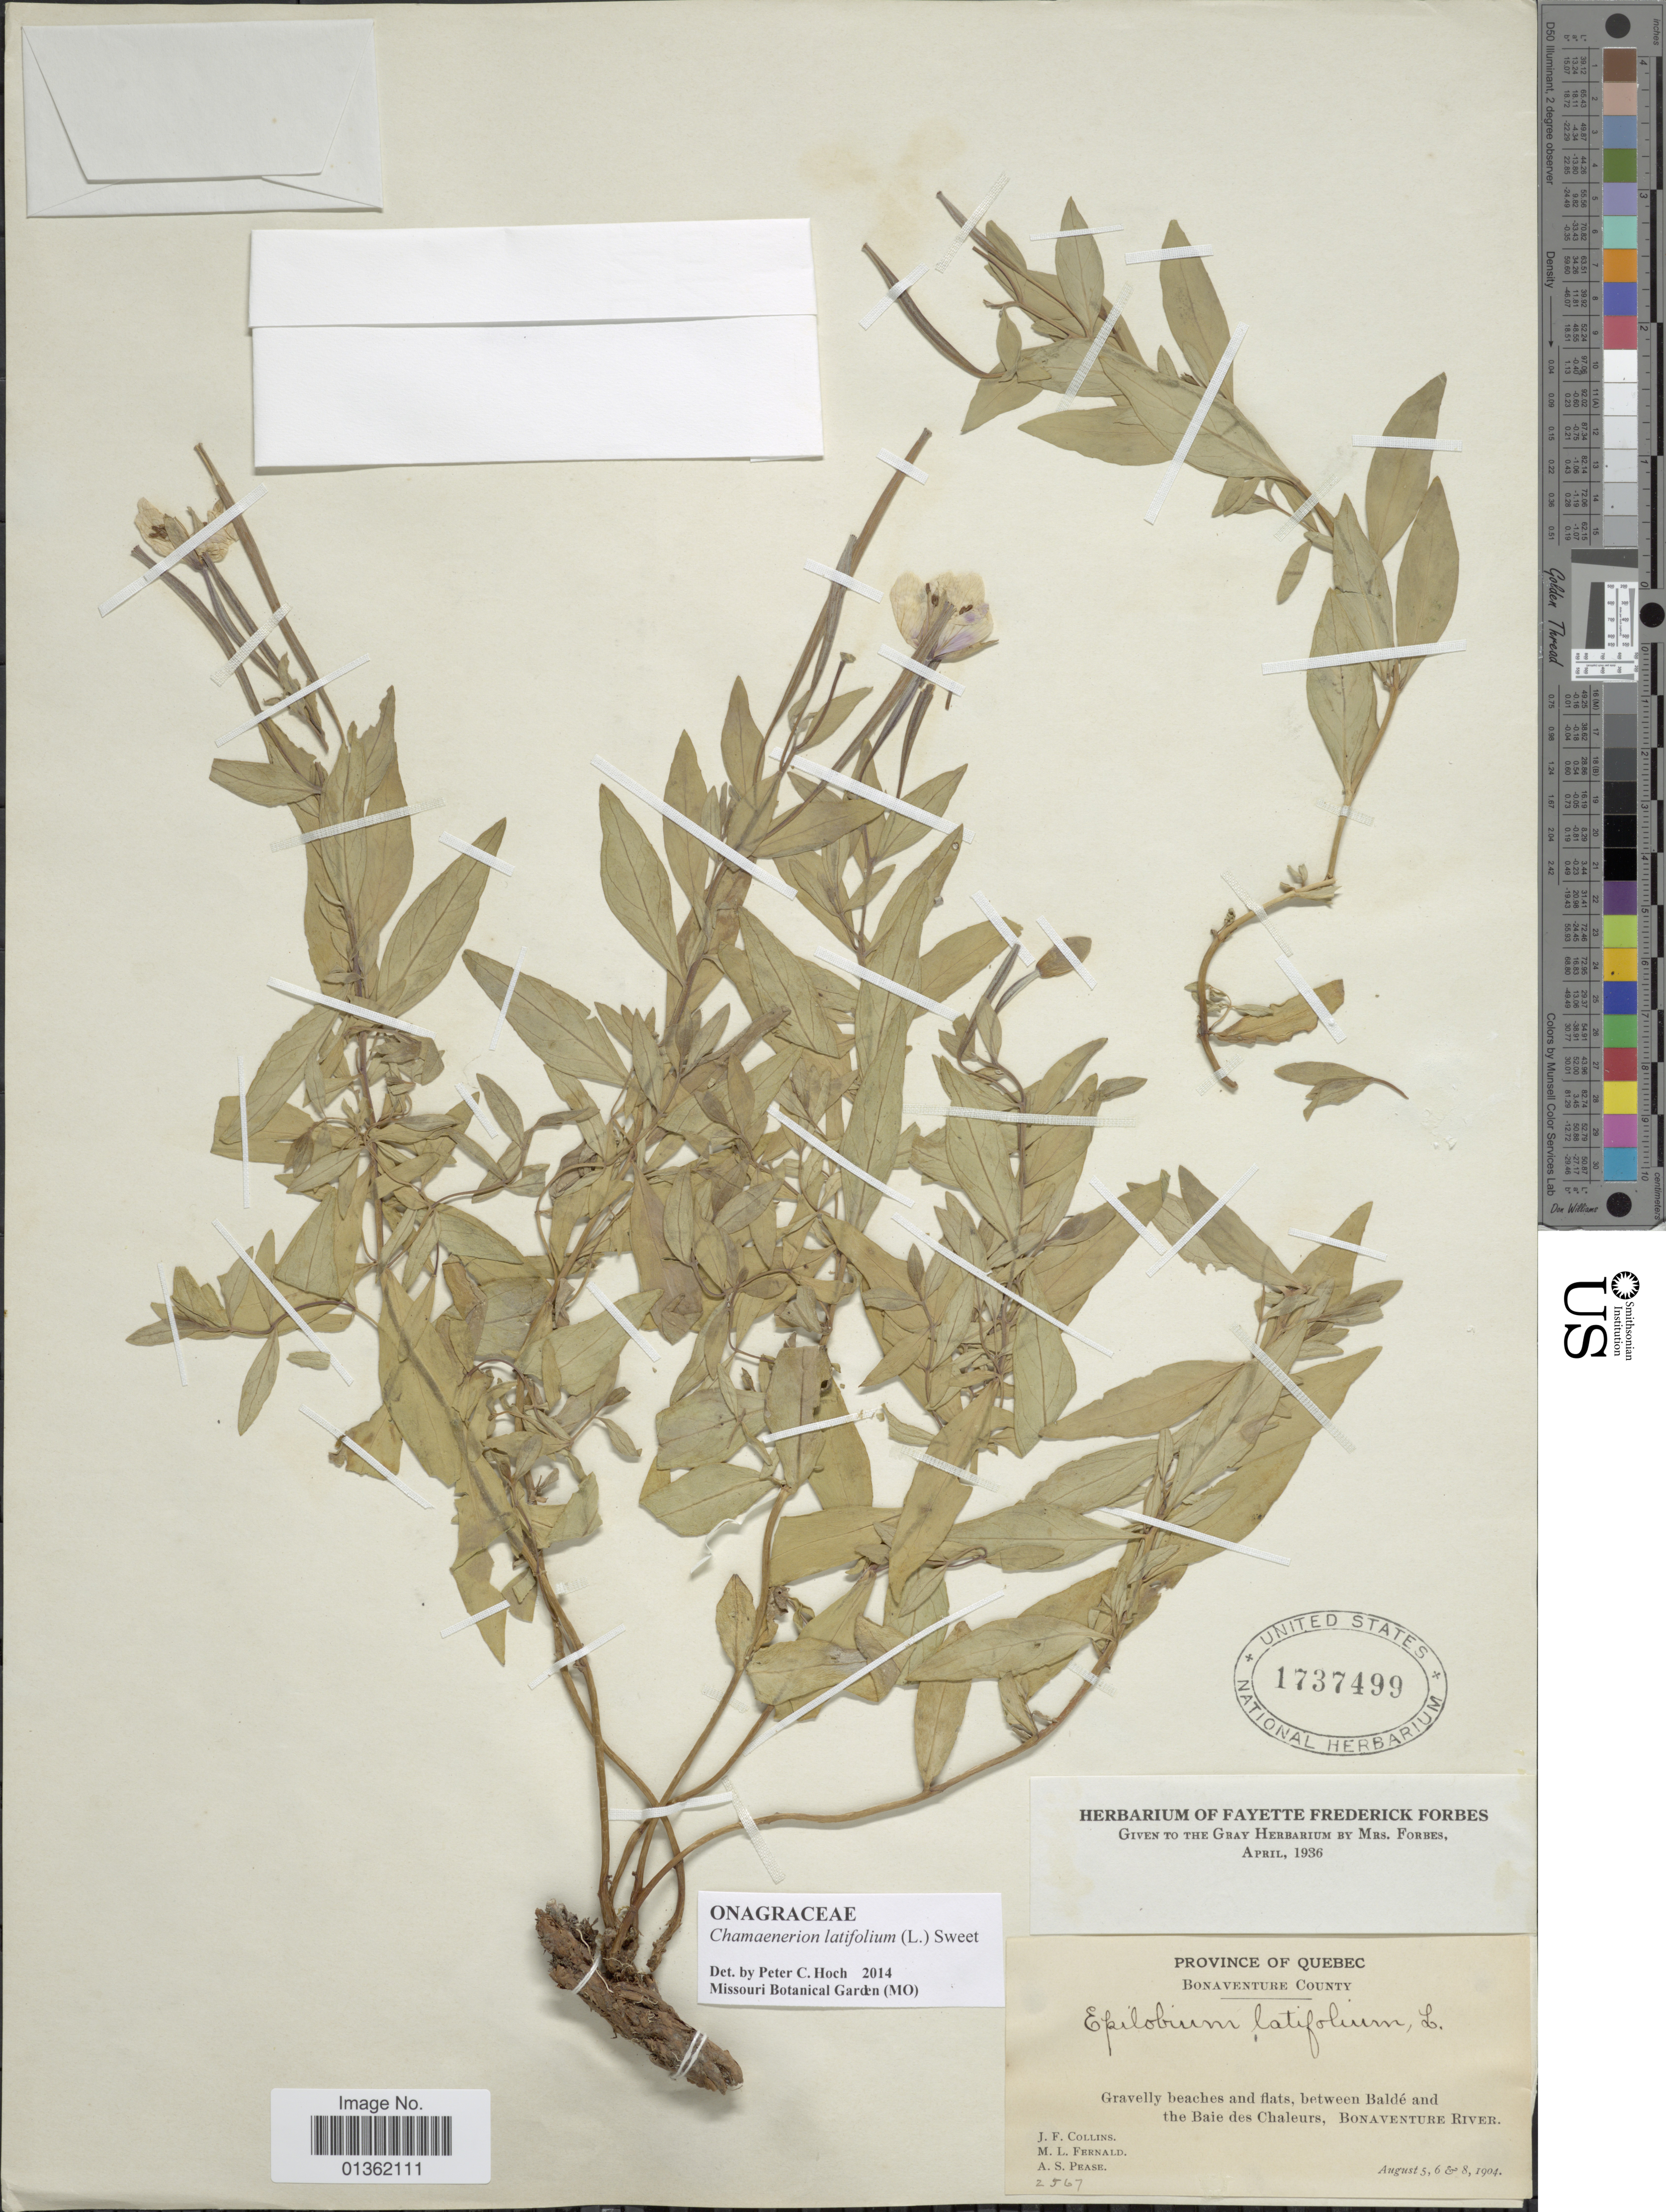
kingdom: Plantae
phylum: Tracheophyta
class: Magnoliopsida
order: Myrtales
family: Onagraceae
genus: Chamaenerion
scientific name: Chamaenerion latifolium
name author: (L.) Th. Fr. & Lange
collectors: J. Collins, M. L. Fernald & A. S. Pease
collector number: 2567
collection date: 1904-08-05/1904-08-08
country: Canada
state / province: Quebec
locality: Bonaventure County. Gravelly beaches and flats, between Baldé and the Baie des Chaleurs.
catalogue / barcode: US 1737499